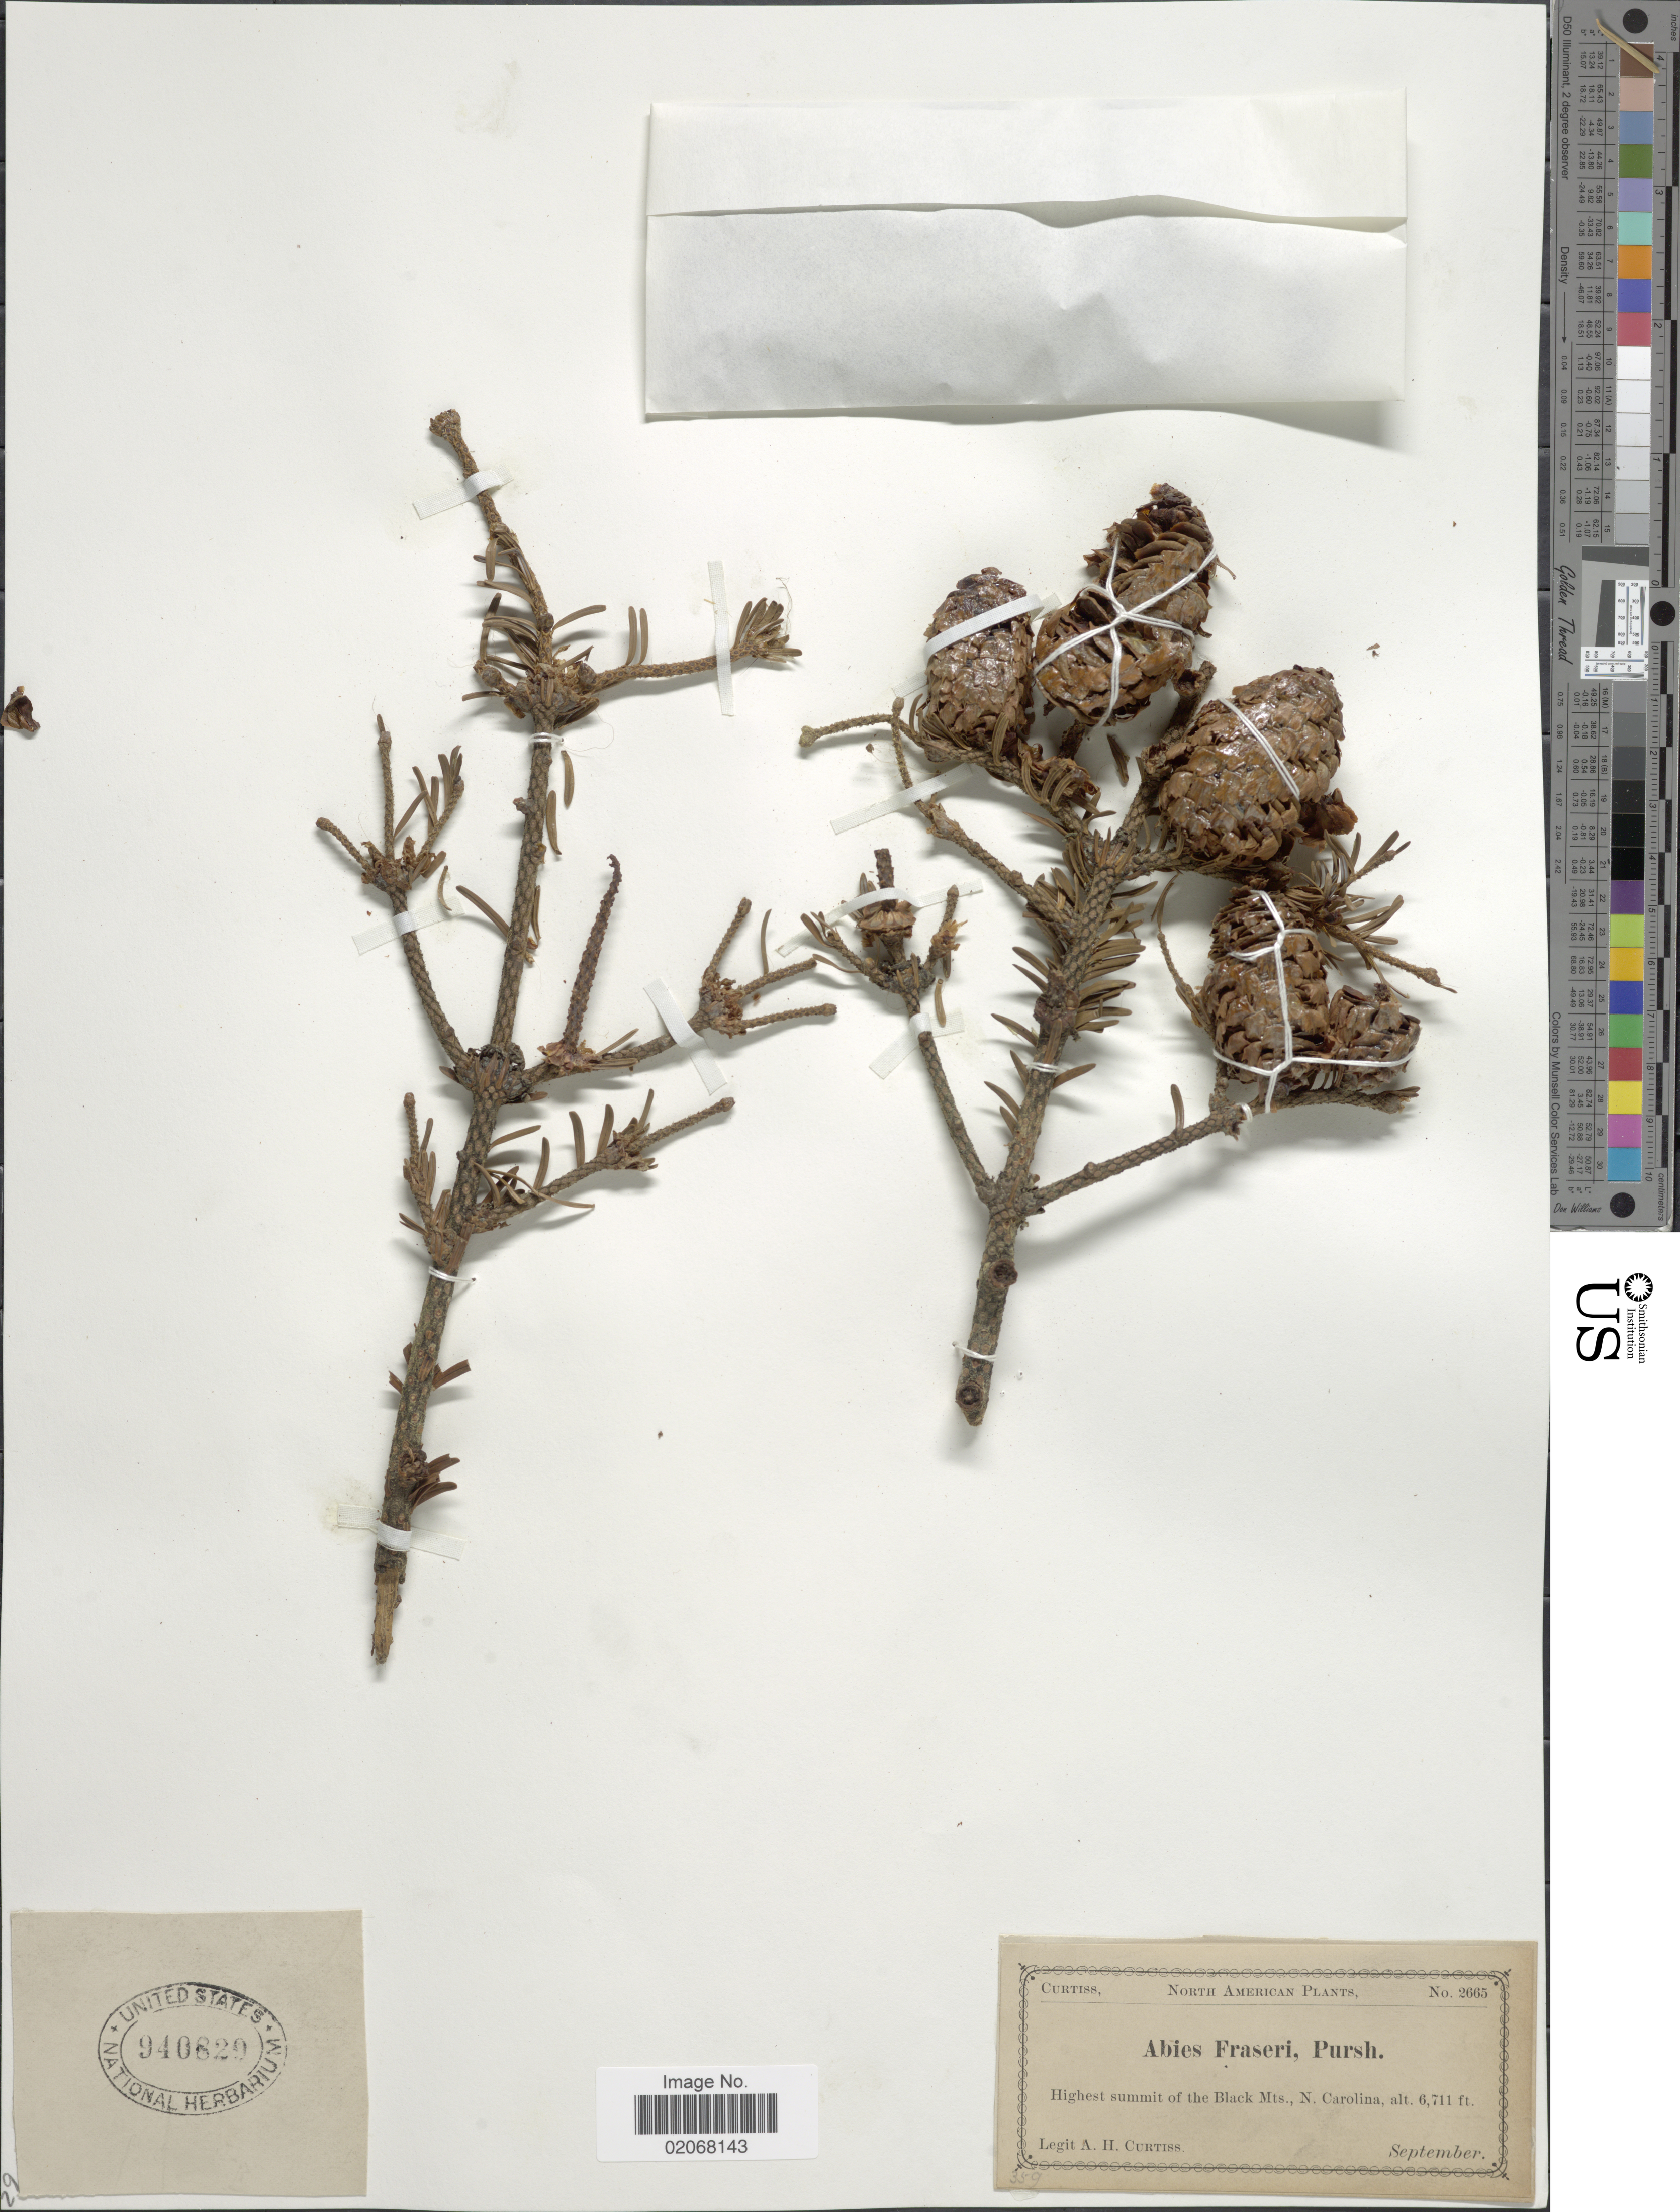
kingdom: Plantae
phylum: Tracheophyta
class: Pinopsida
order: Pinales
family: Pinaceae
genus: Abies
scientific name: Abies fraseri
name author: (Pursh) Poir.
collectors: A. H. Curtiss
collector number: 2665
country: United States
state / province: North Carolina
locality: Summit of the Black Mts, N. Carolina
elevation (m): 2046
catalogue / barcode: US 940829